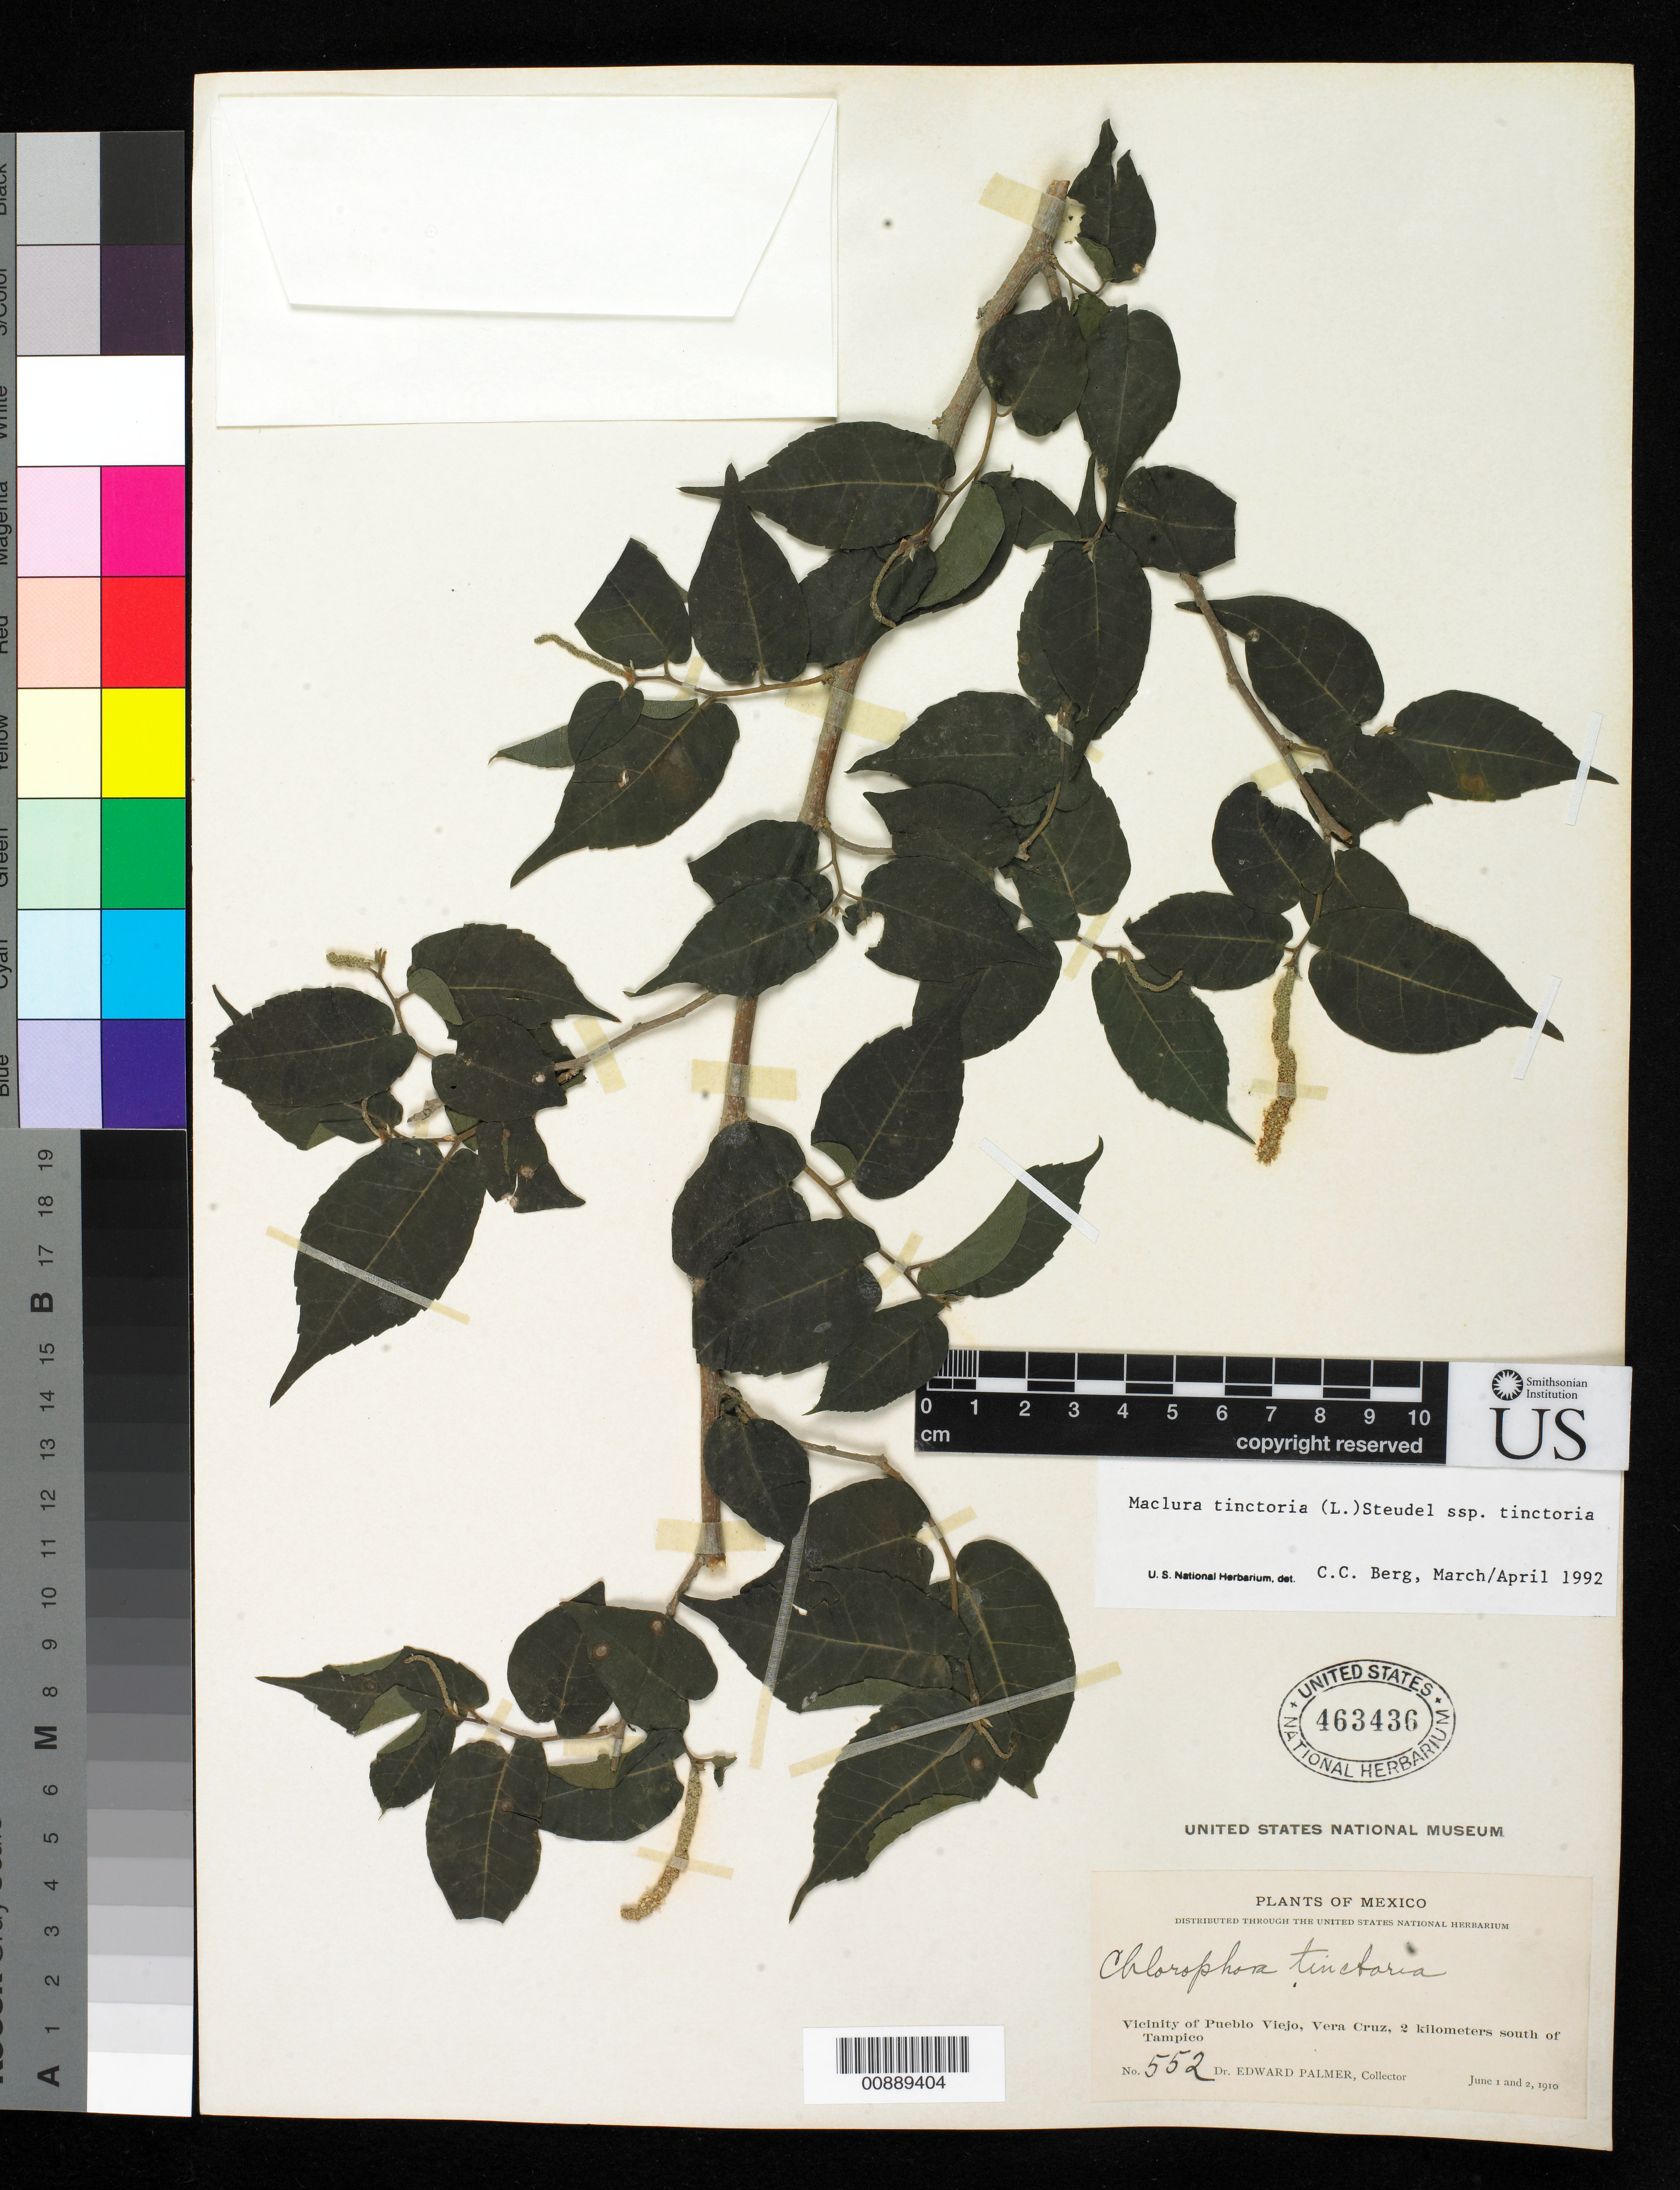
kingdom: Plantae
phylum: Tracheophyta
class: Magnoliopsida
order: Rosales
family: Moraceae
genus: Maclura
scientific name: Maclura tinctoria subsp. tinctoria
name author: (L.) D. Don ex Steud.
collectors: E. Palmer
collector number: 552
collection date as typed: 01 Jun 1910 to 02 Jun 1910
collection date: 1910-06-01/1910-06-02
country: Mexico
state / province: Veracruz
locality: Vicinity of Pueblo Viejo, Veracruz, 2 kilometers south of Tampico, Tamaulipas.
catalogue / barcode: US 463436